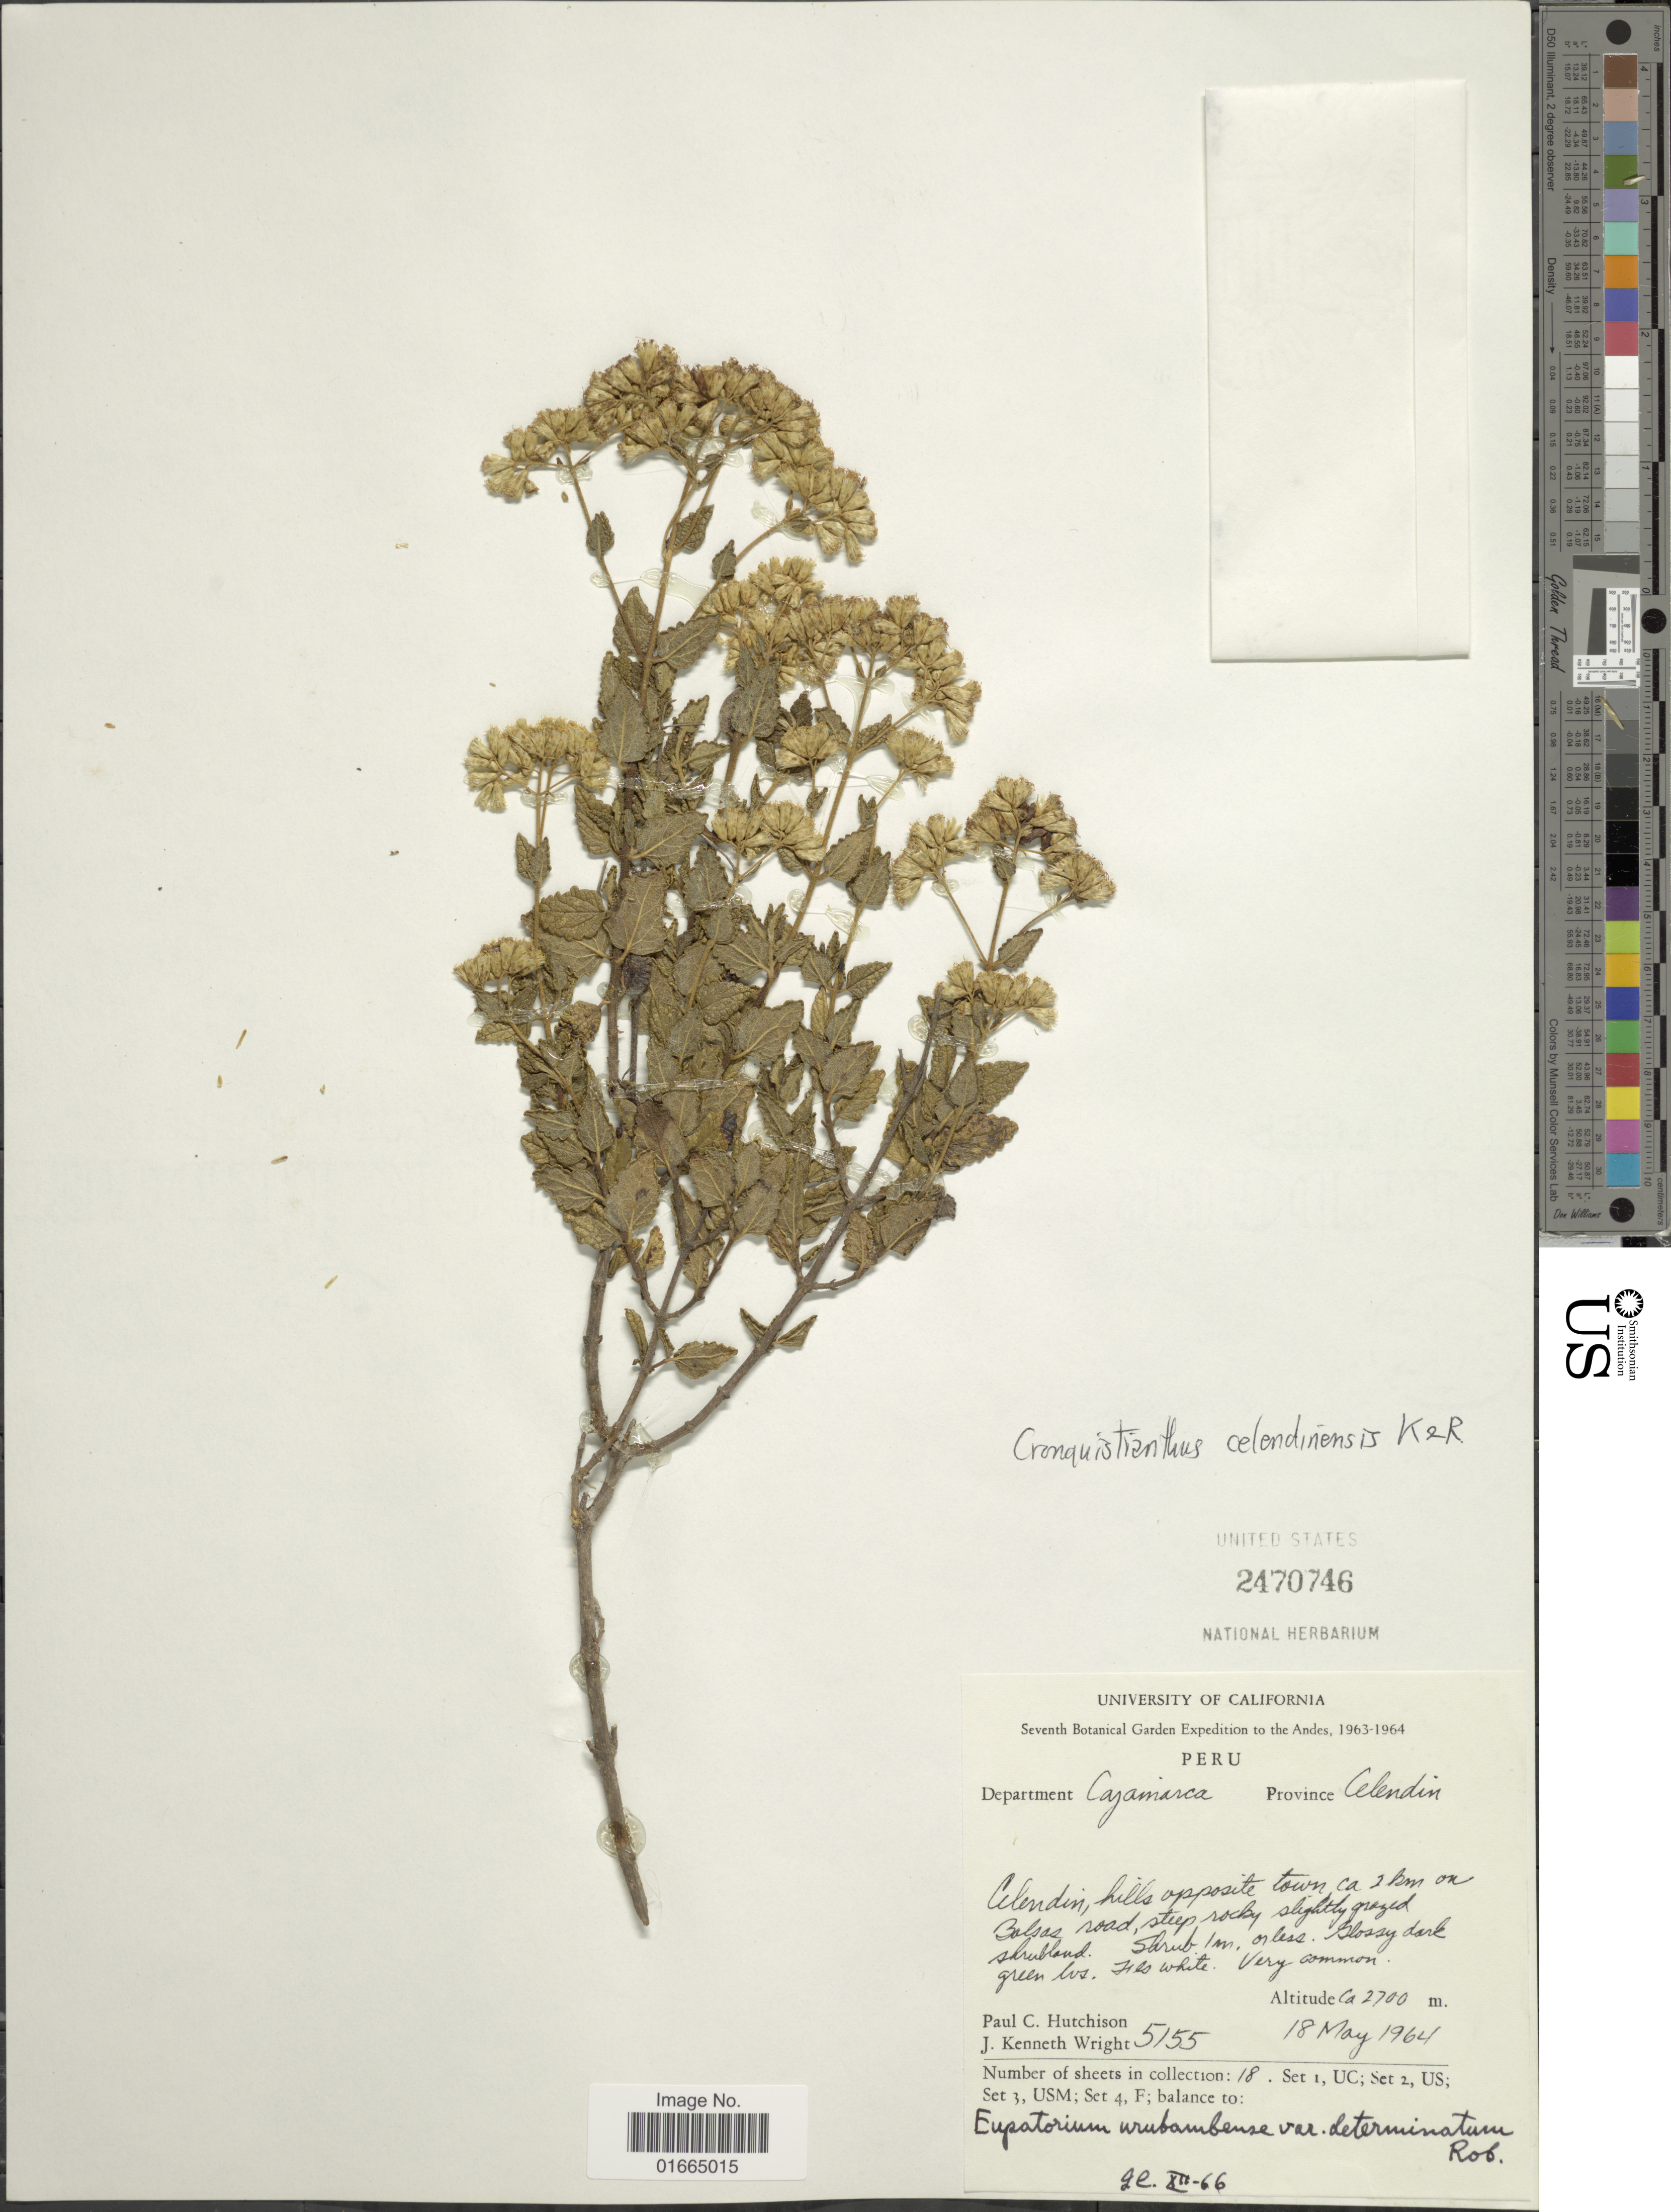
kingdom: Plantae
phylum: Tracheophyta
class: Magnoliopsida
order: Asterales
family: Asteraceae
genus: Cronquistianthus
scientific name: Cronquistianthus celendinensis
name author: R.M. King & H. Rob.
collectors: P. C. Hutchison & J. K. Wright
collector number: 5155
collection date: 1964-05-18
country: Peru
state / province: Cajamarca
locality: Department Cajamarca. Province Celendin. Celendin, hills opposite town ca 2 km on Bolsas road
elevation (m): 2700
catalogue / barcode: US 2470746